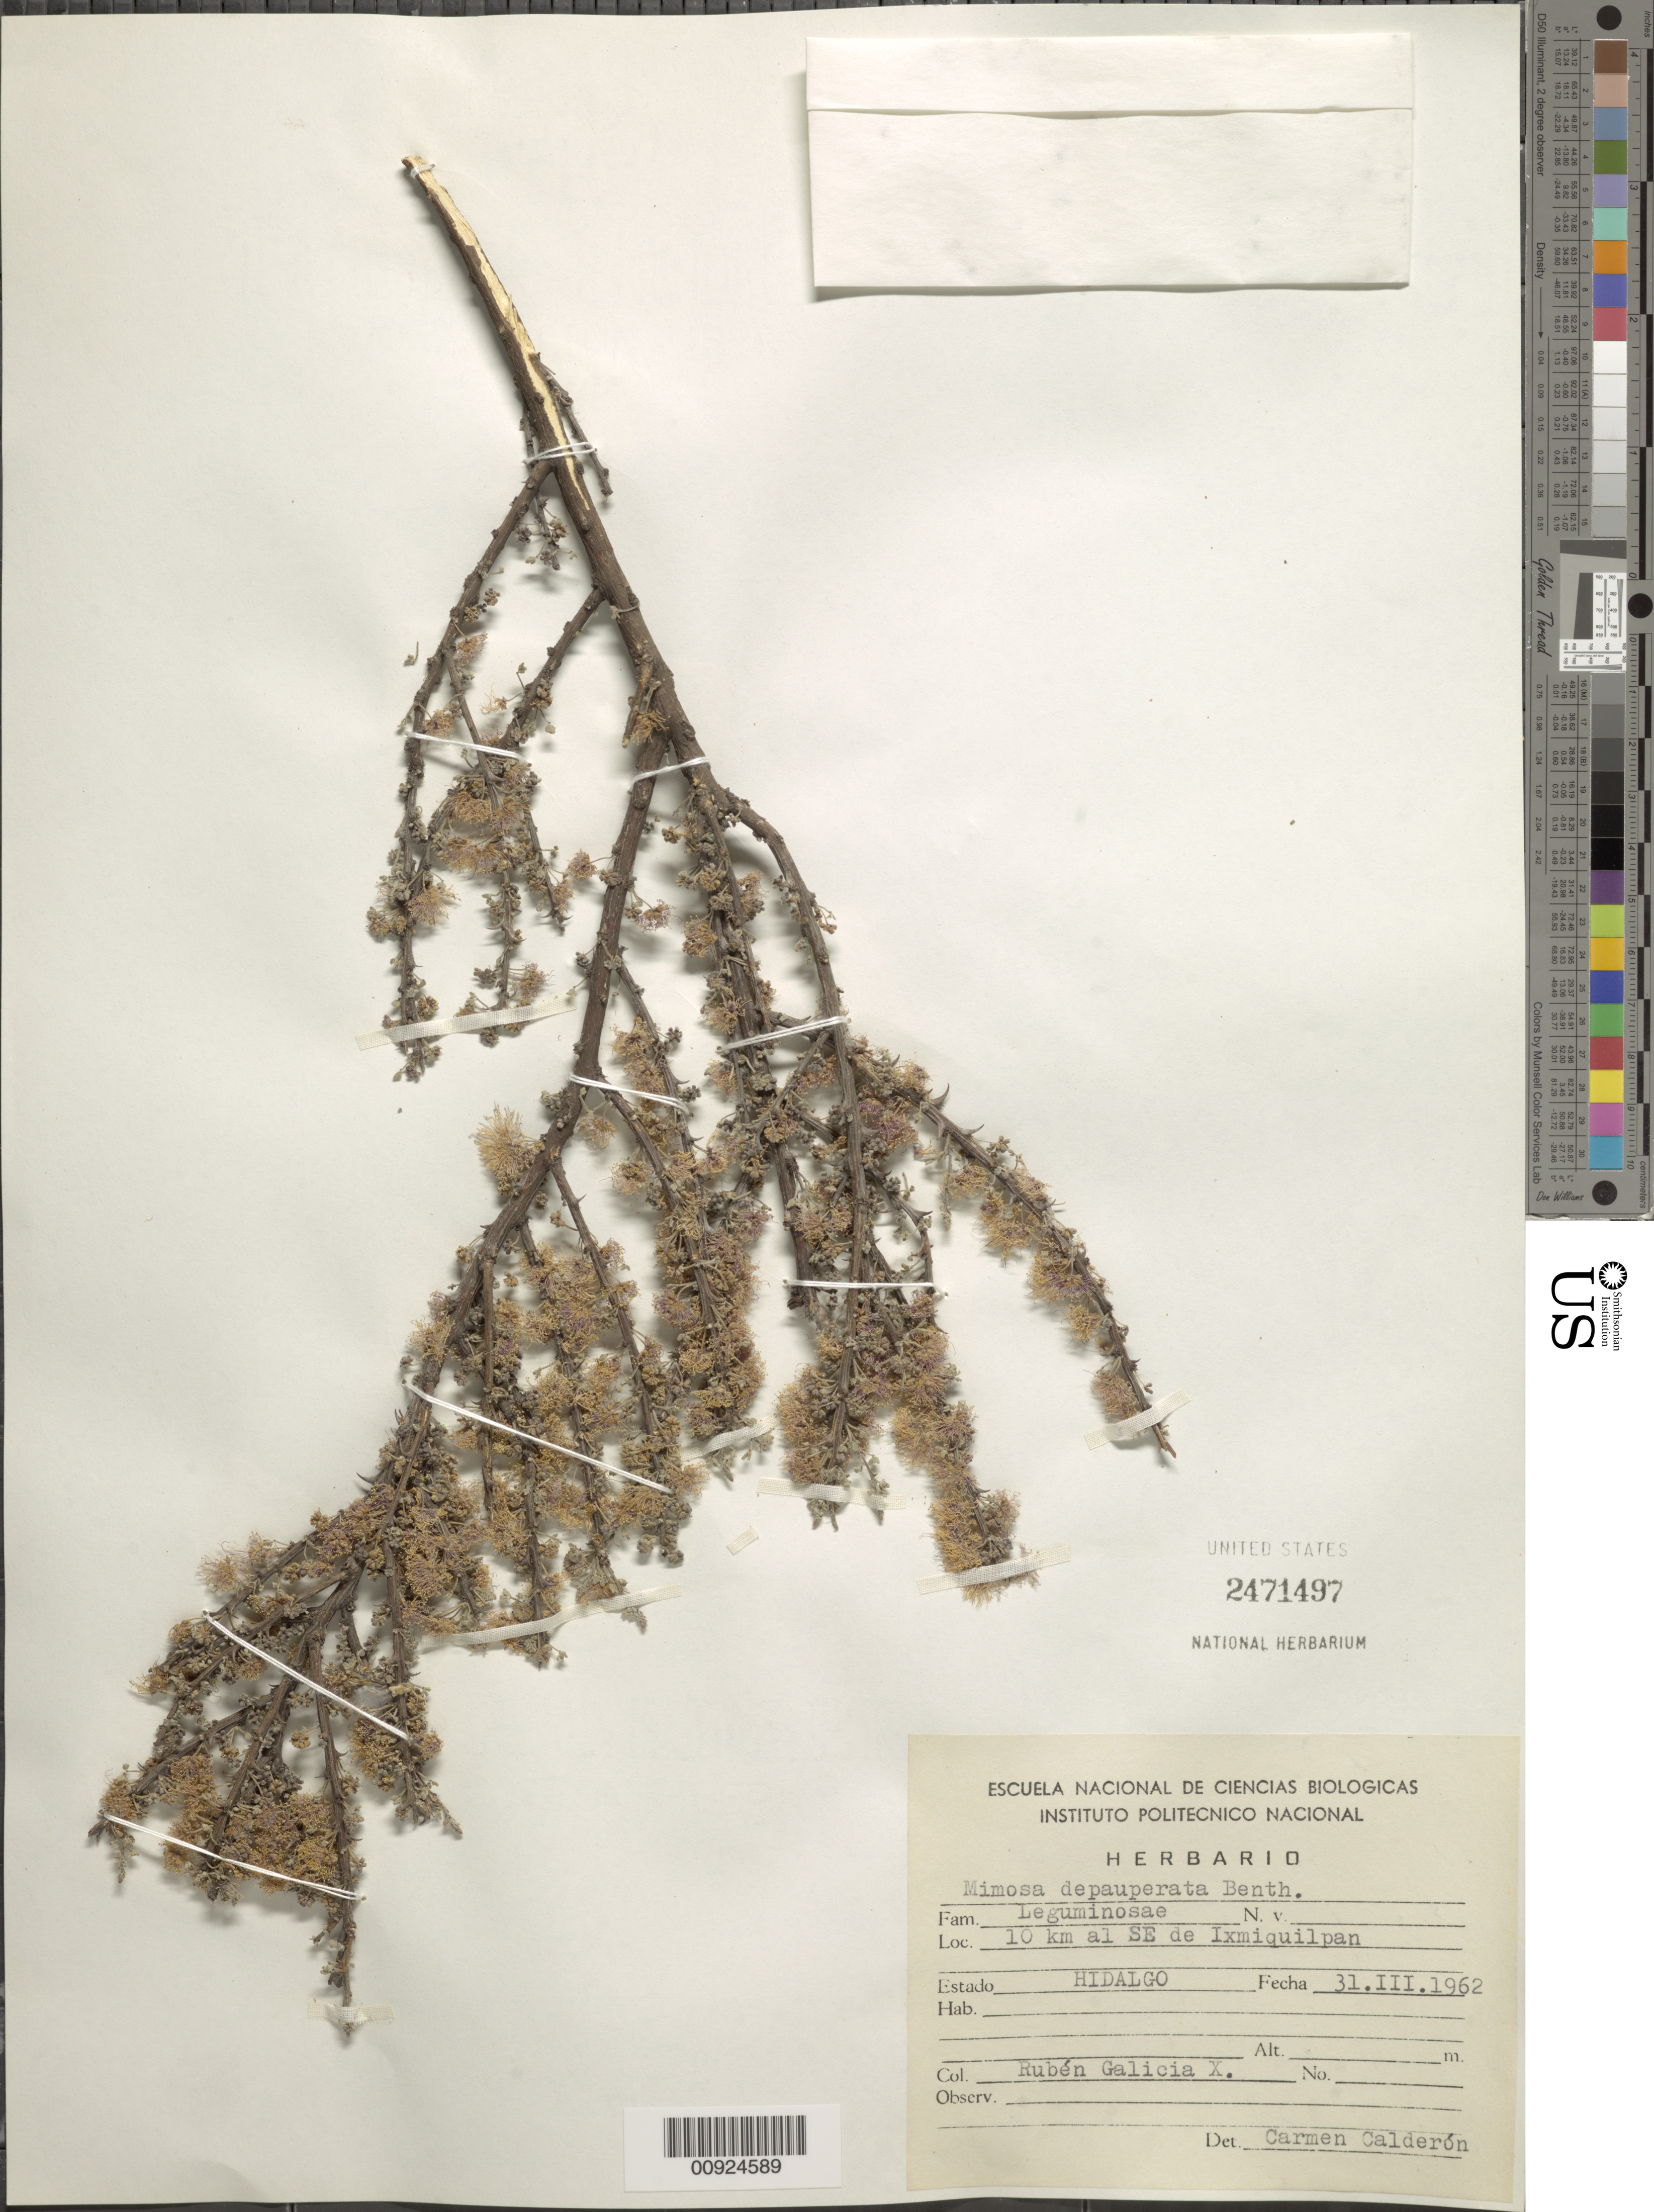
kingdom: Plantae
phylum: Tracheophyta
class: Magnoliopsida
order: Fabales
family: Fabaceae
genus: Mimosa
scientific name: Mimosa depauperata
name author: Benth.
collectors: Galicia X., R.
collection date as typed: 31 Mar 1962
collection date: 1962-03-31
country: Mexico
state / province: Hidalgo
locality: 10 km. al SE de Ixmiquilpan, Estado Hidalgo.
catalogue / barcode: US 2471497